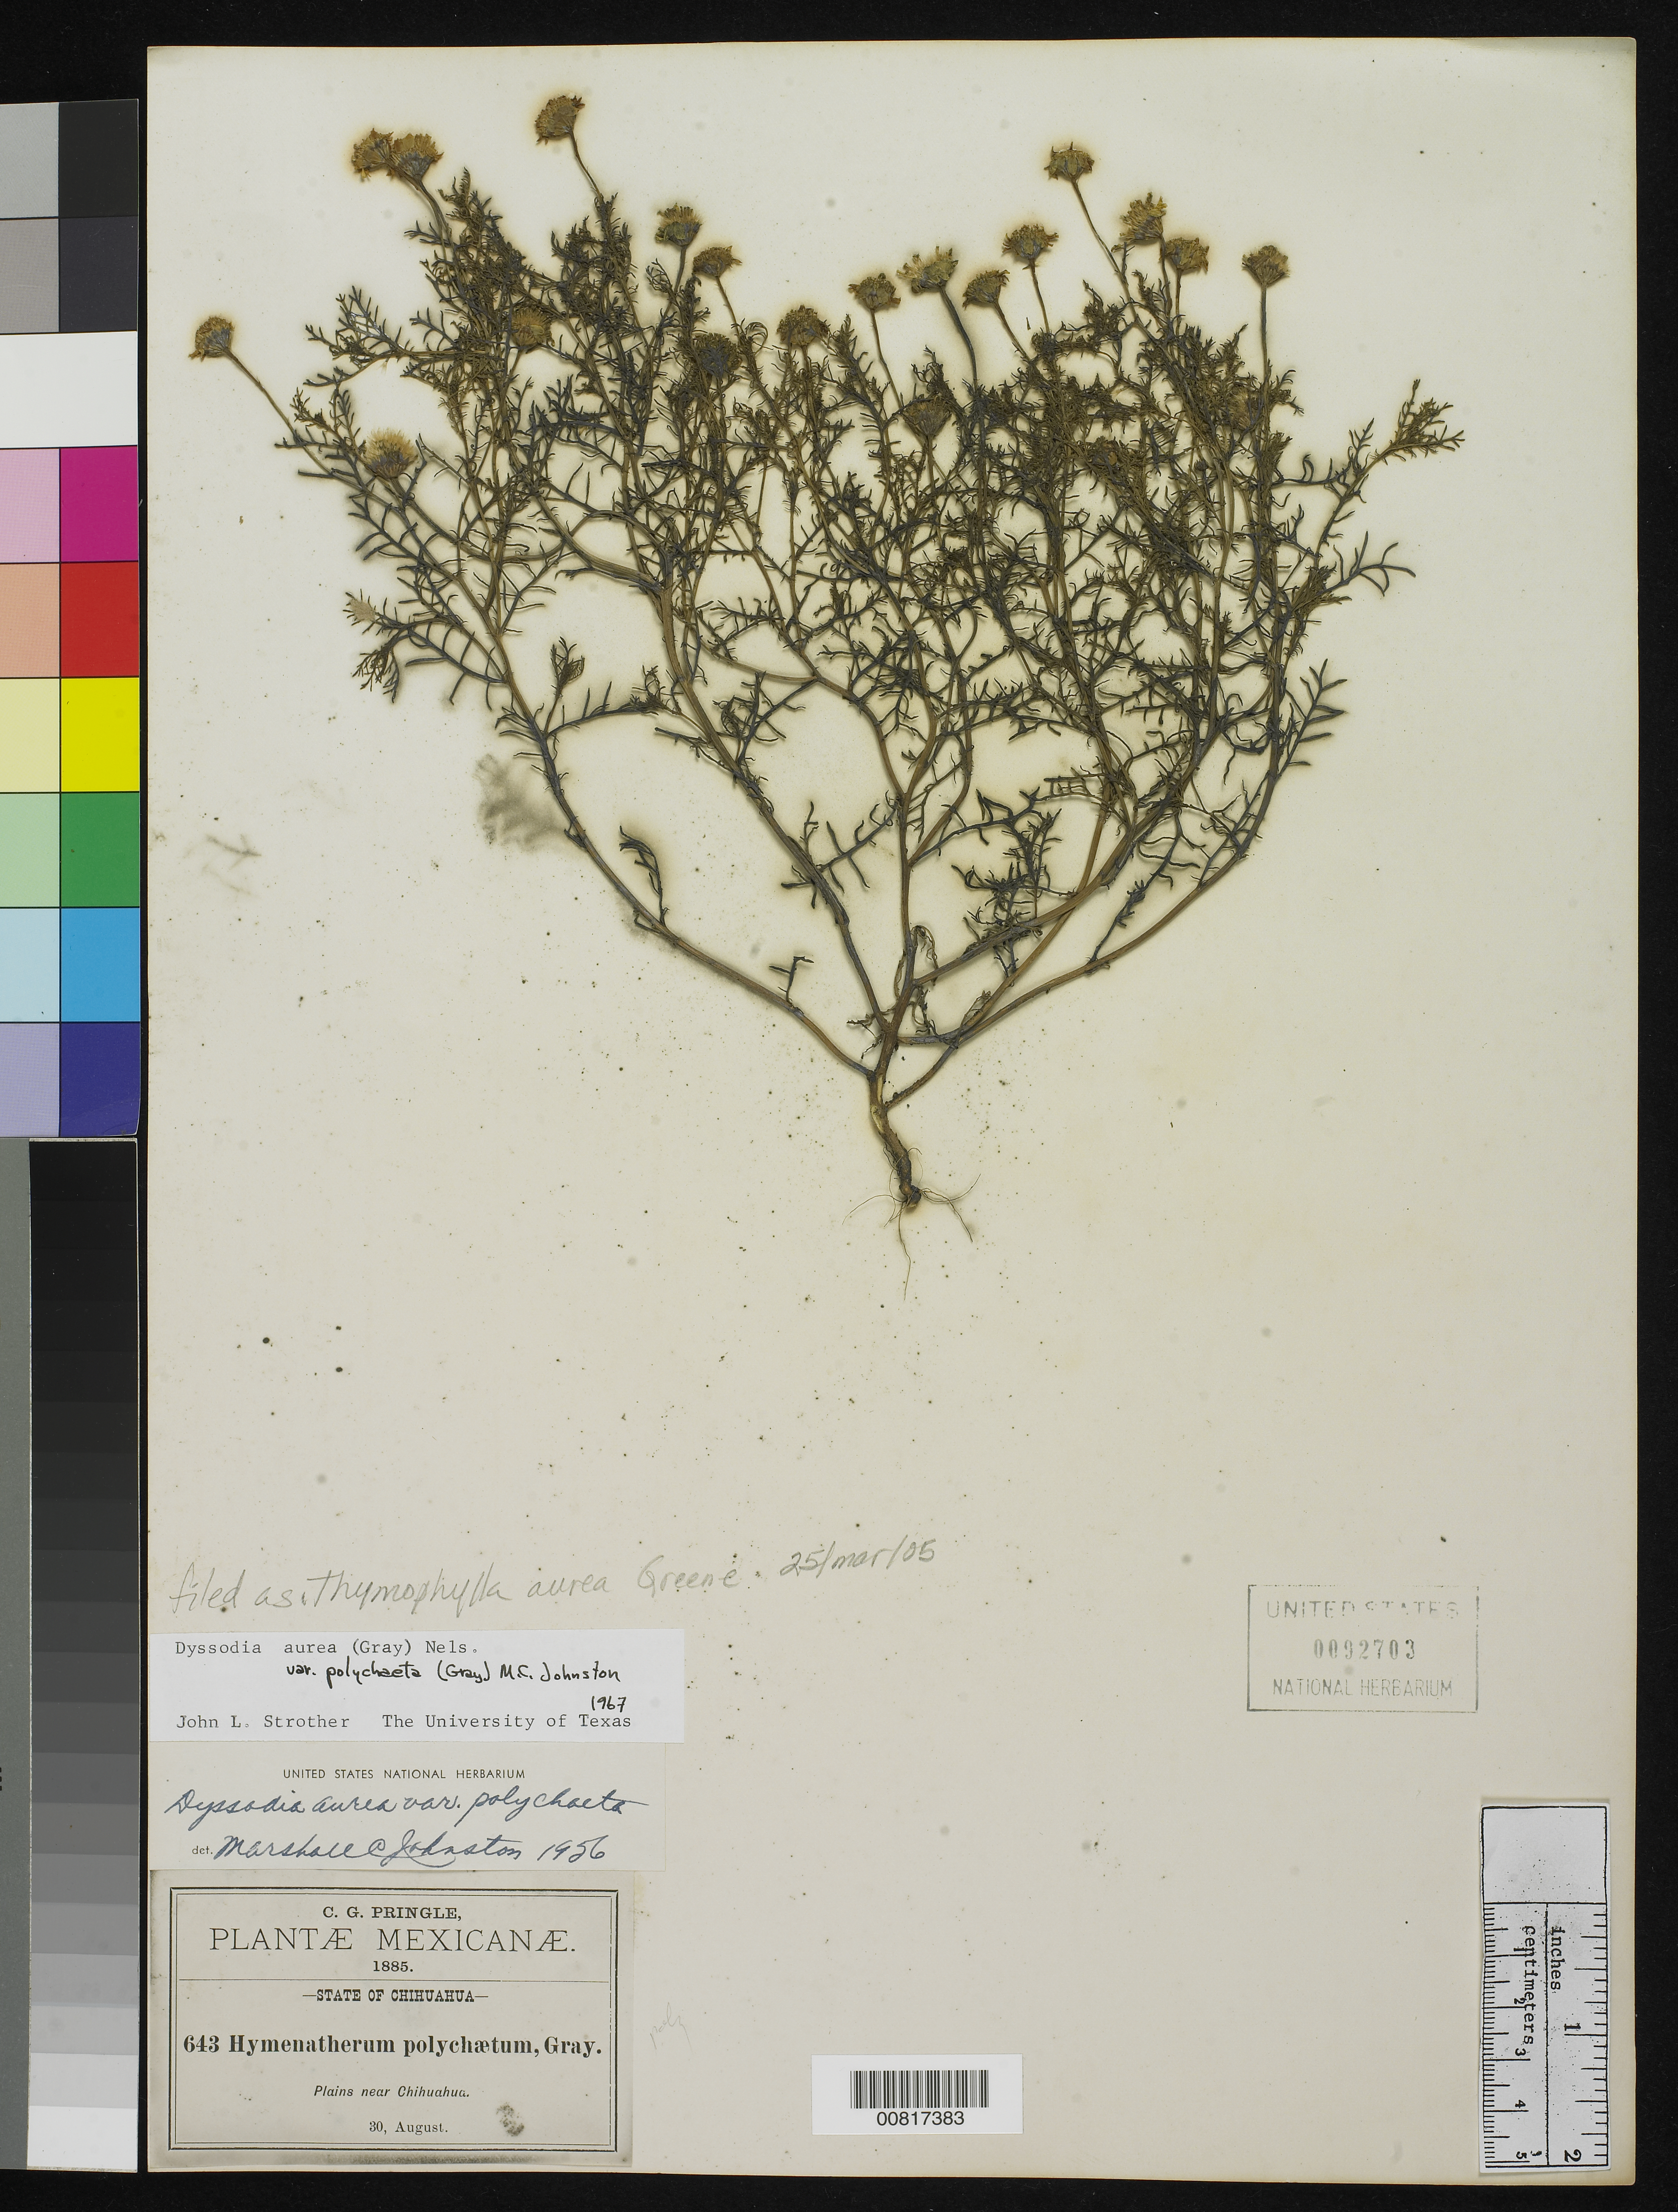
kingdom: Plantae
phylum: Tracheophyta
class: Magnoliopsida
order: Asterales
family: Asteraceae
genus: Thymophylla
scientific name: Thymophylla aurea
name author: (A. Gray) Greene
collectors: C. G. Pringle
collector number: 643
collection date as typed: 30 Aug 1885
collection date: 1885-08-30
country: Mexico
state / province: Chihuahua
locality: Plains near Chihuahua.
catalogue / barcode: US 92703